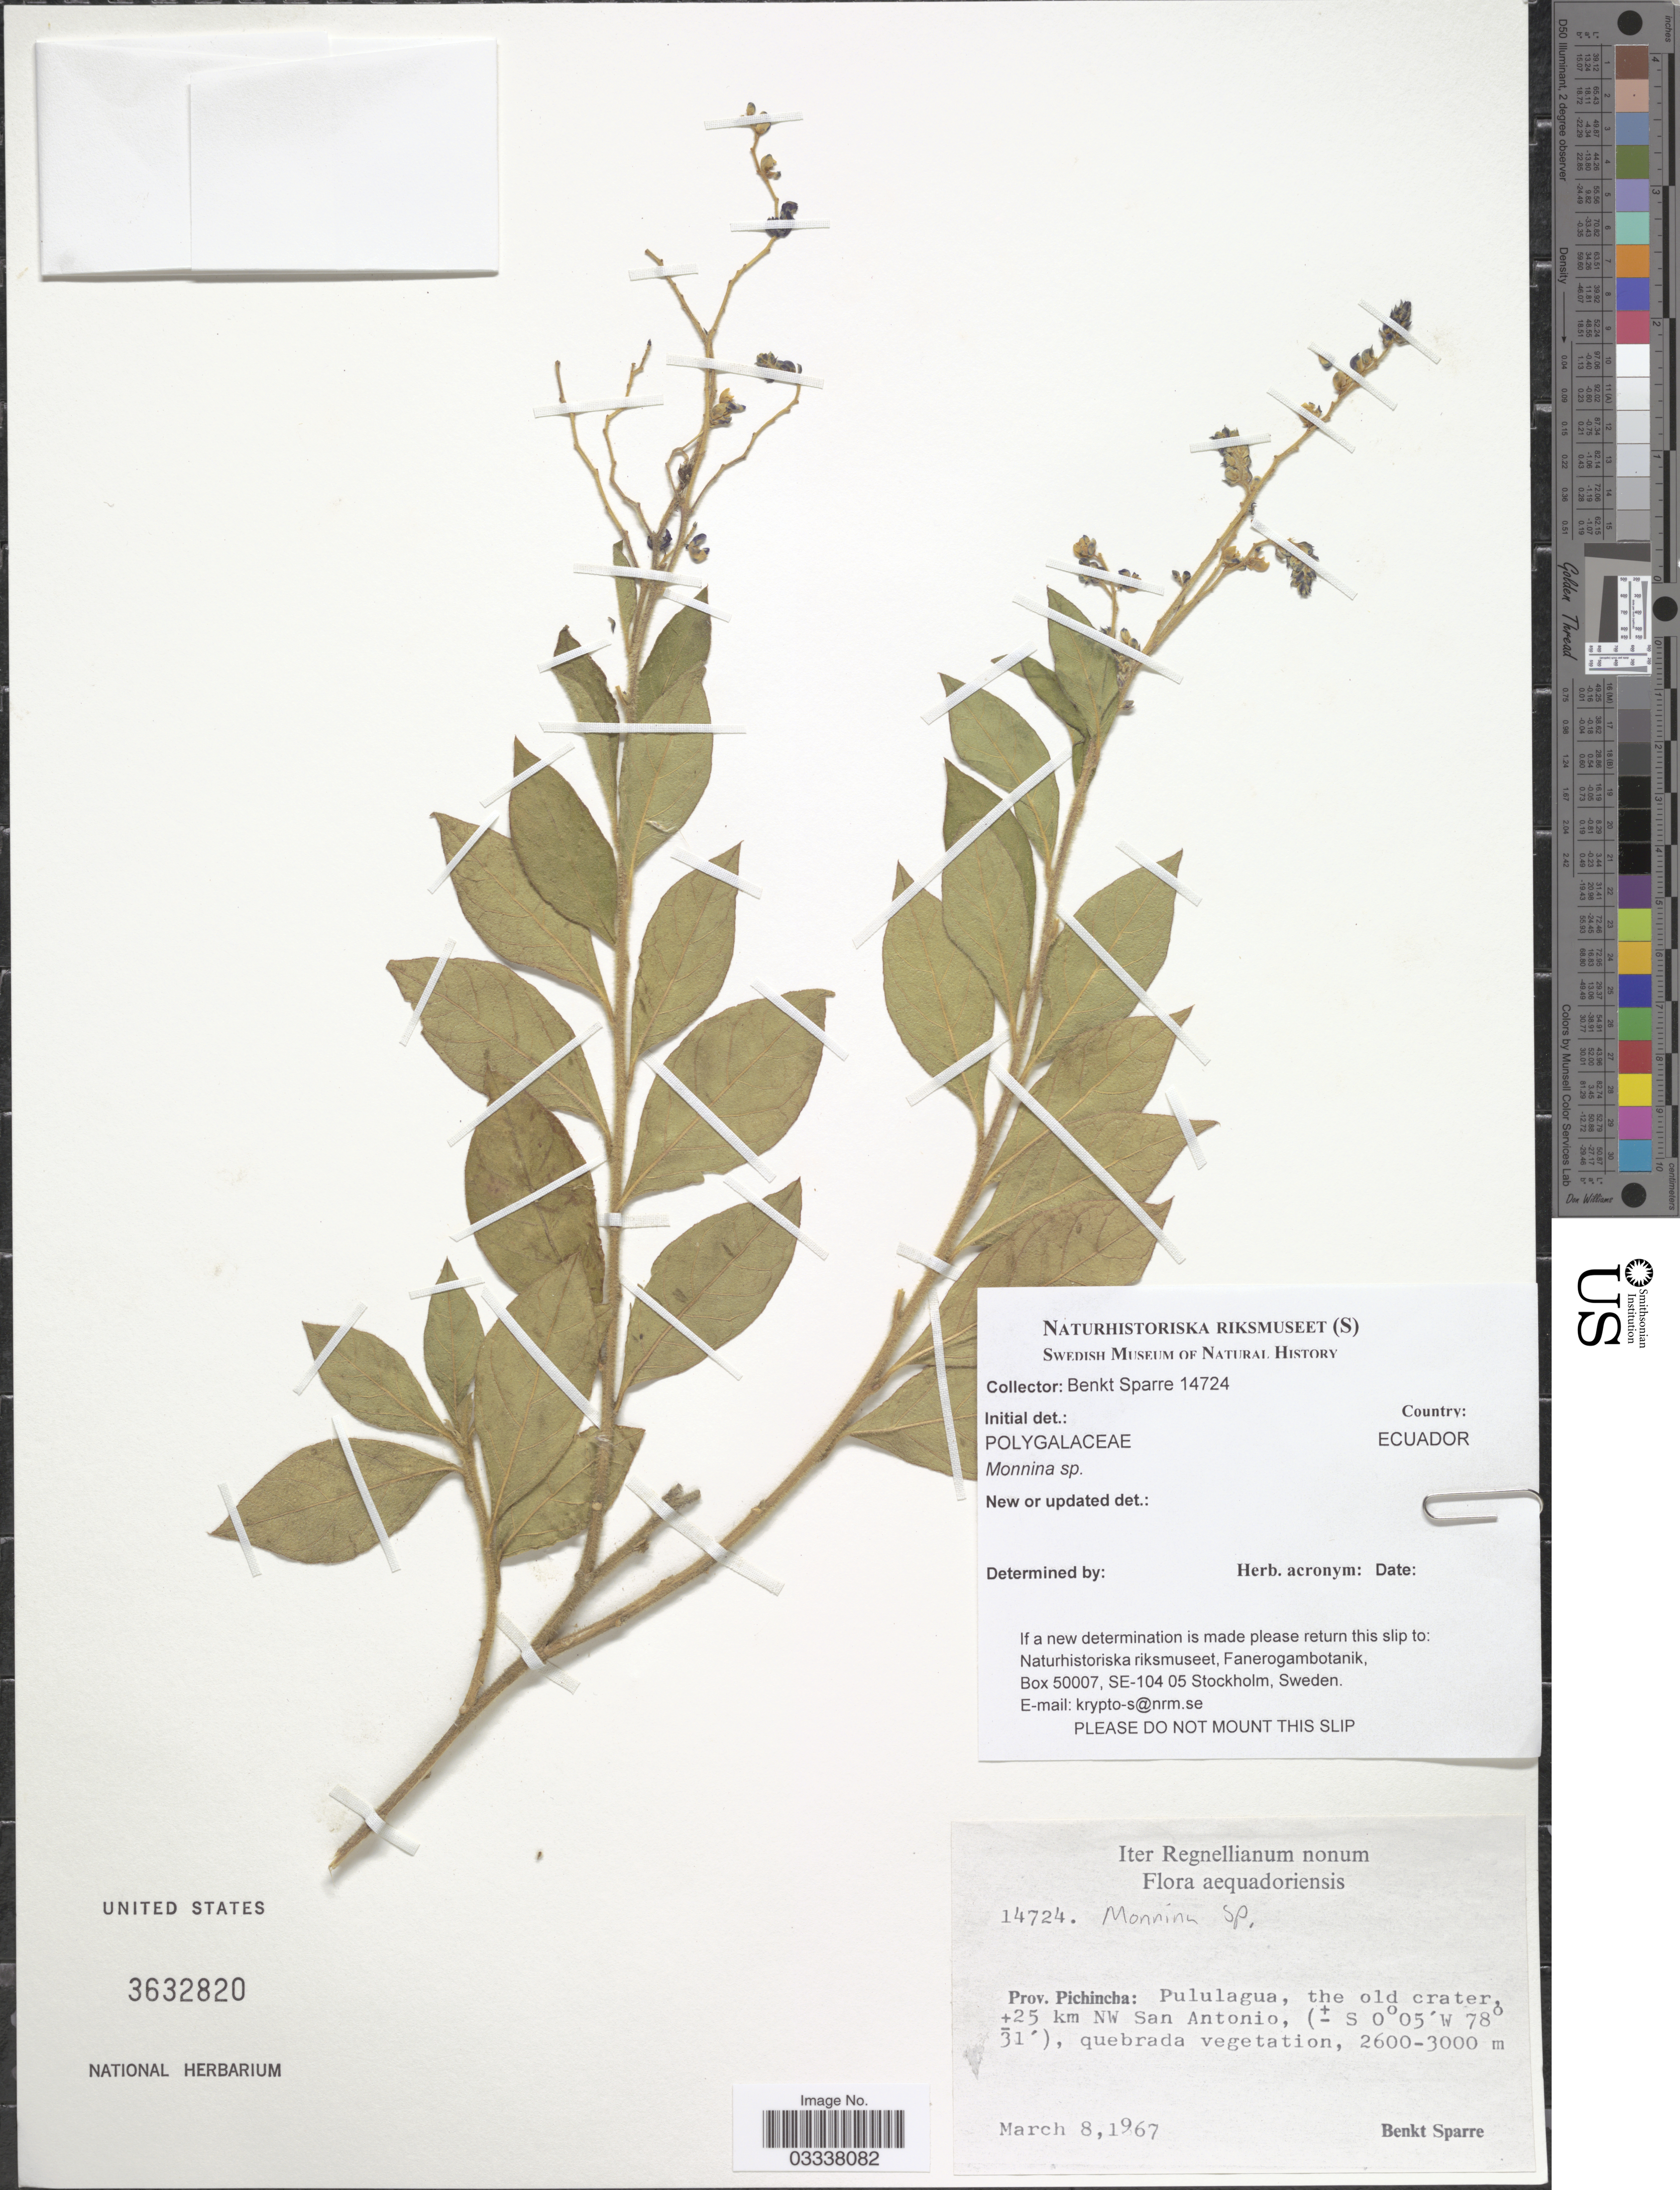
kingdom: Plantae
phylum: Tracheophyta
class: Magnoliopsida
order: Fabales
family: Polygalaceae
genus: Monnina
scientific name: Monnina sp.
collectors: B. Sparre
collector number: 14724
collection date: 1967-03-08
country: Ecuador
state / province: Pichincha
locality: Pululagua, the old crater, ± 25 km NW San Antonio, quebrada vegetation.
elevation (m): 2600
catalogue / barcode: US 3632820